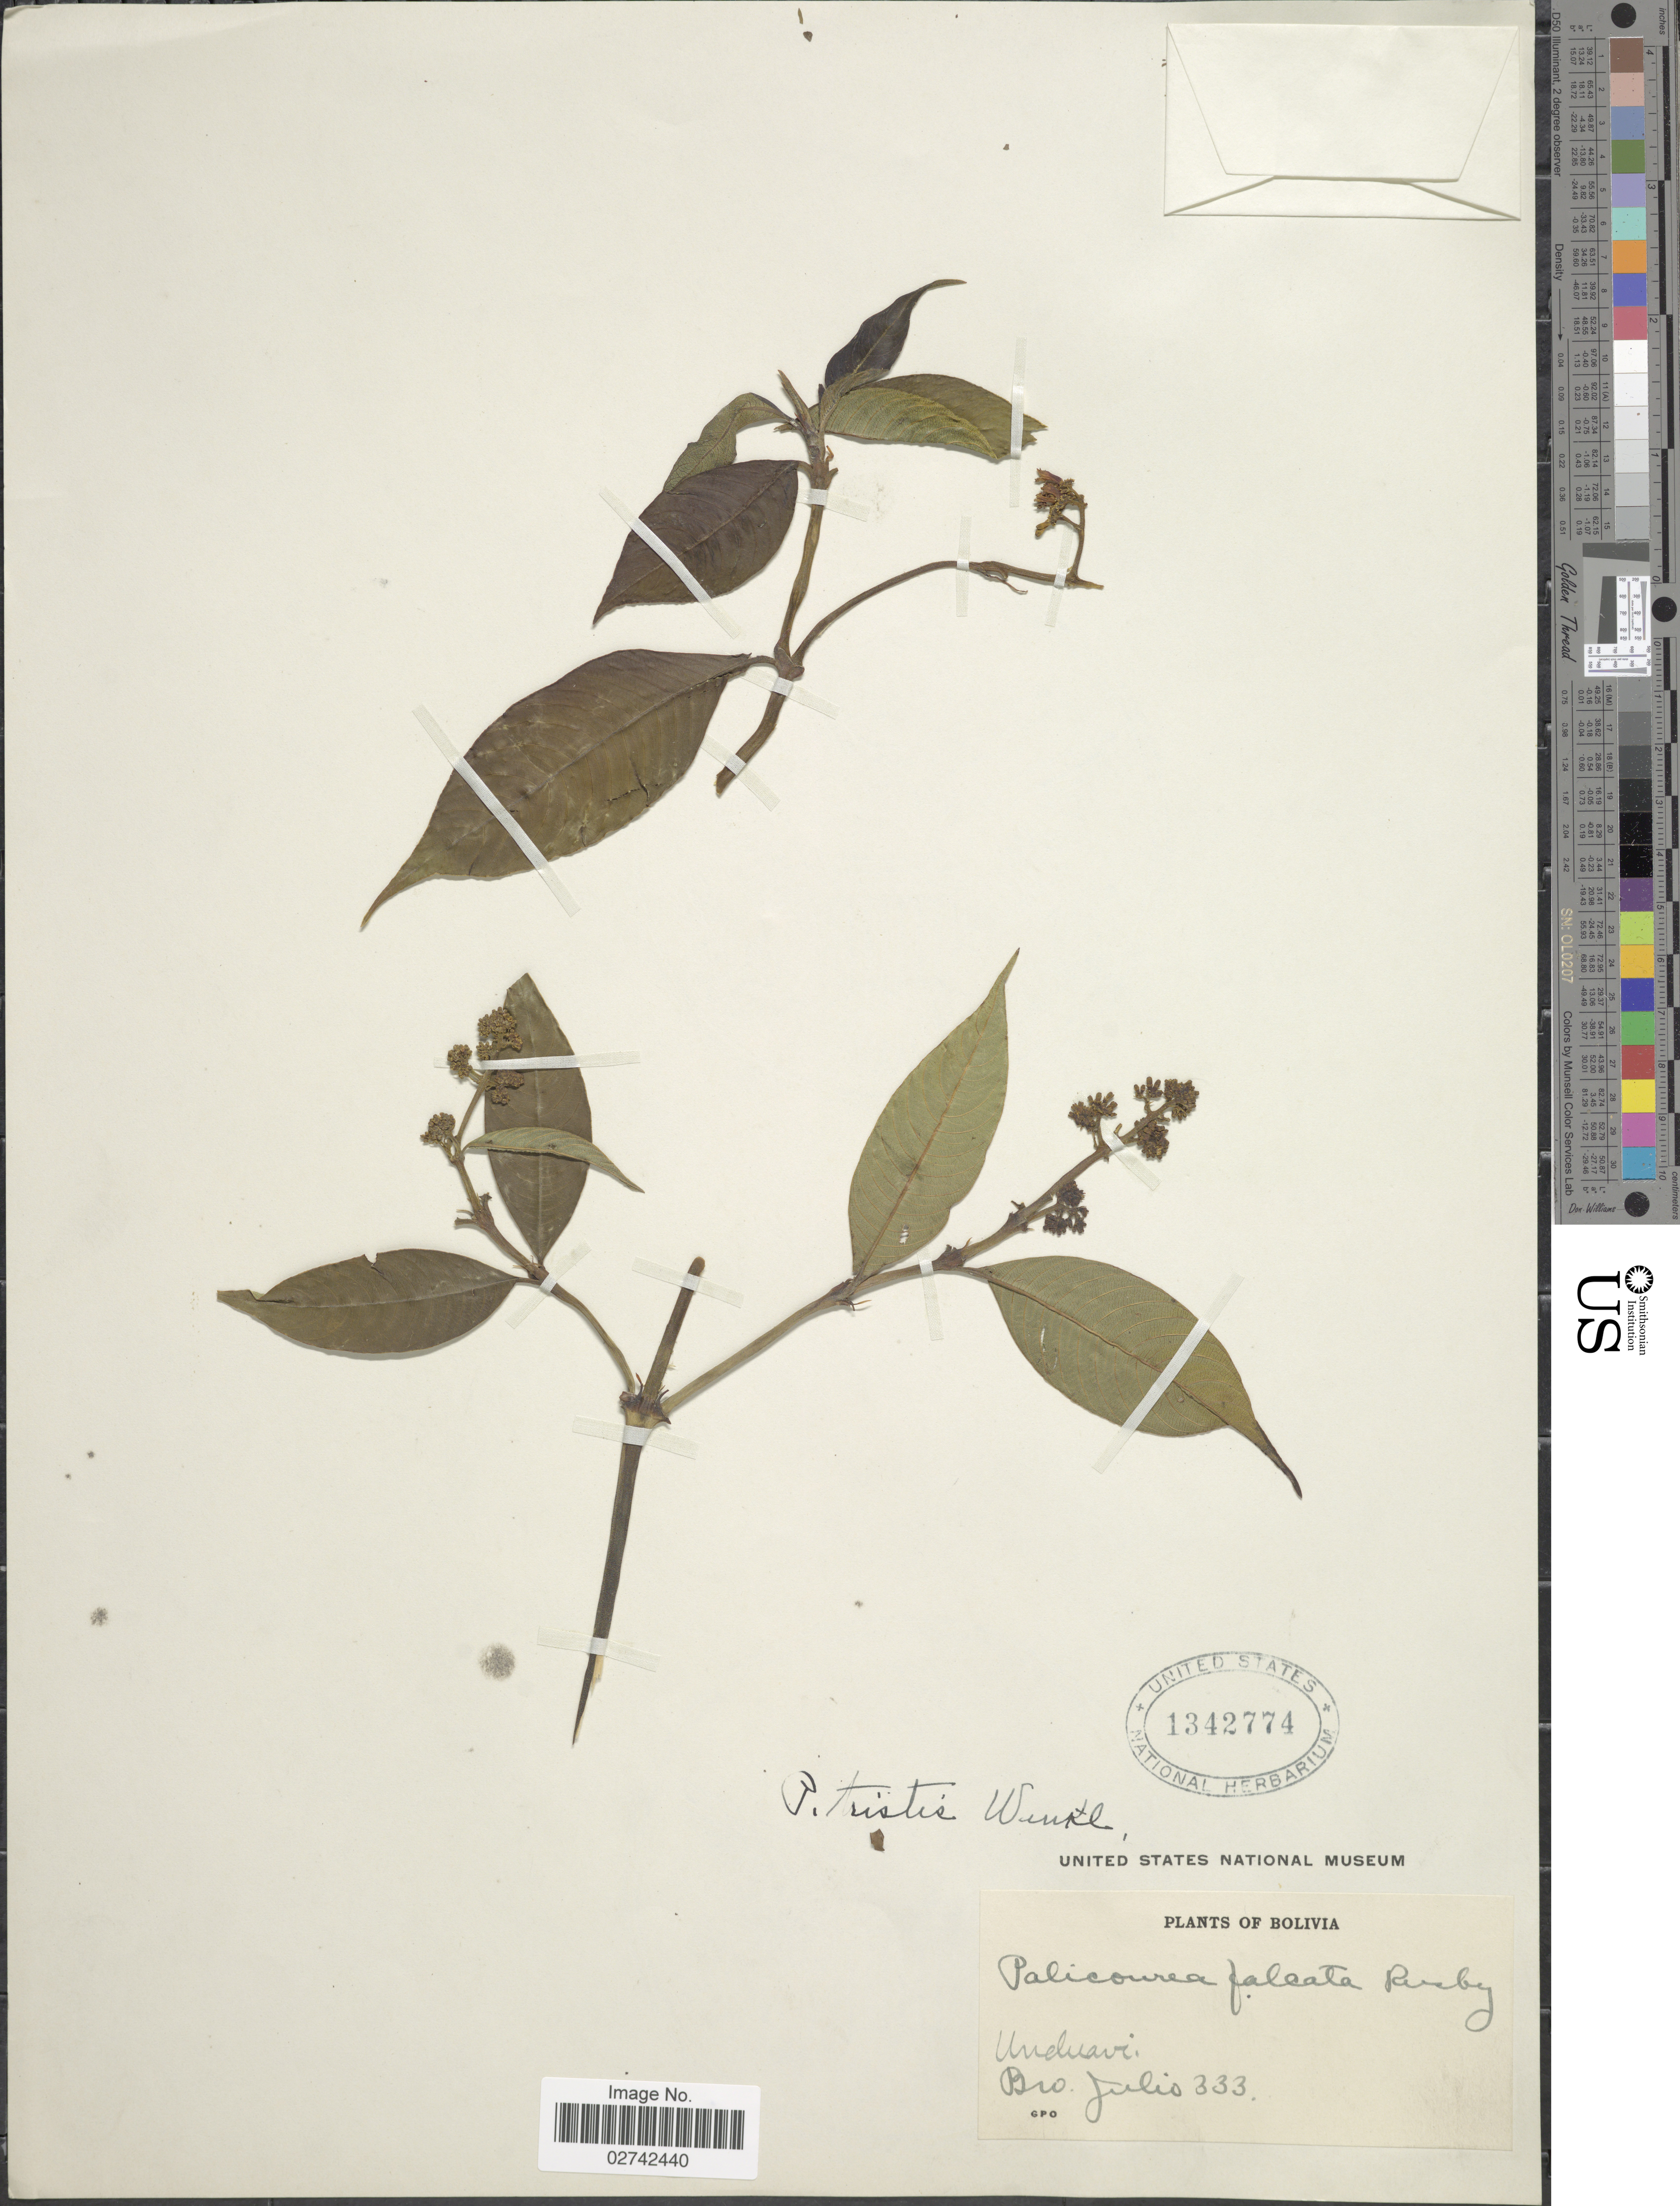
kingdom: Plantae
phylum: Tracheophyta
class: Magnoliopsida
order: Gentianales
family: Rubiaceae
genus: Palicourea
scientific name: Palicourea tristis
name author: (H.J.P. Winkl.) C.M. Taylor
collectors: Bro. Julio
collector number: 333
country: Bolivia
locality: Unduavi.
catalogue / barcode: US 1342774